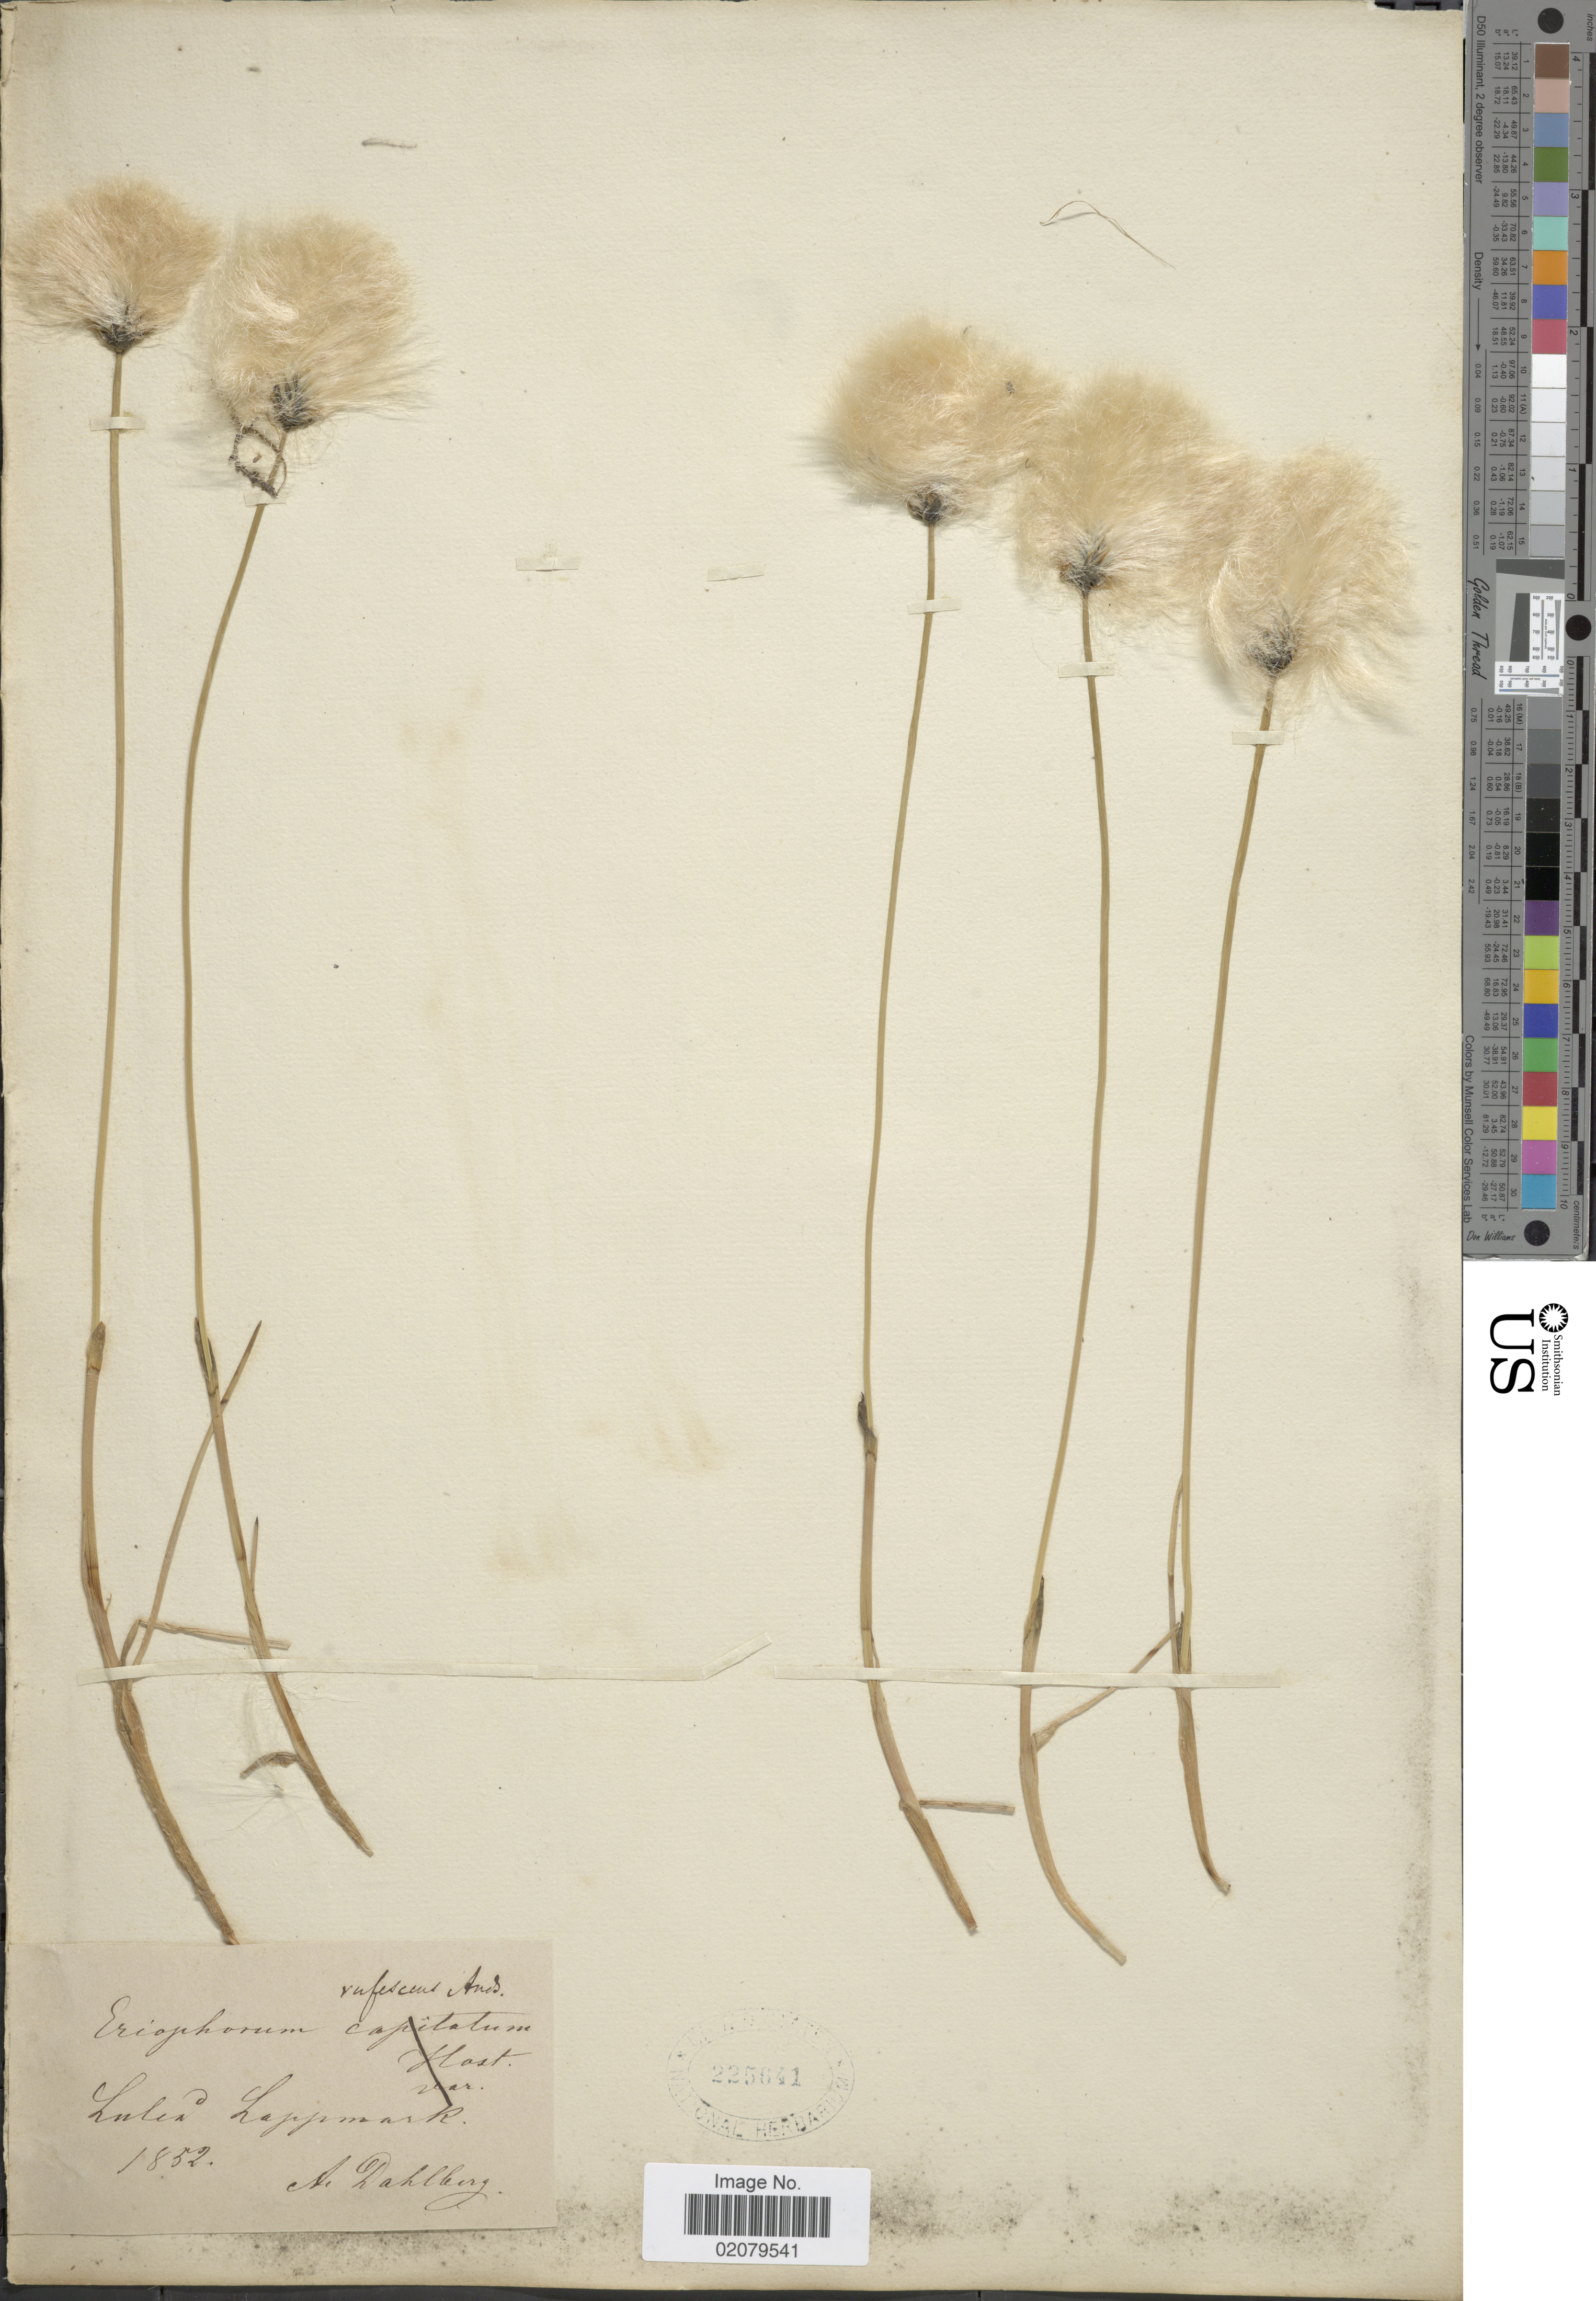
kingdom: Plantae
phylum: Tracheophyta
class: Liliopsida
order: Poales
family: Cyperaceae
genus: Eriophorum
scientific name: Eriophorum chamissonis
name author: C.A. Mey.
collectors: A. Dahlberg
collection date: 1852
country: Sweden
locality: Lulia Lappmark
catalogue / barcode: US 225641